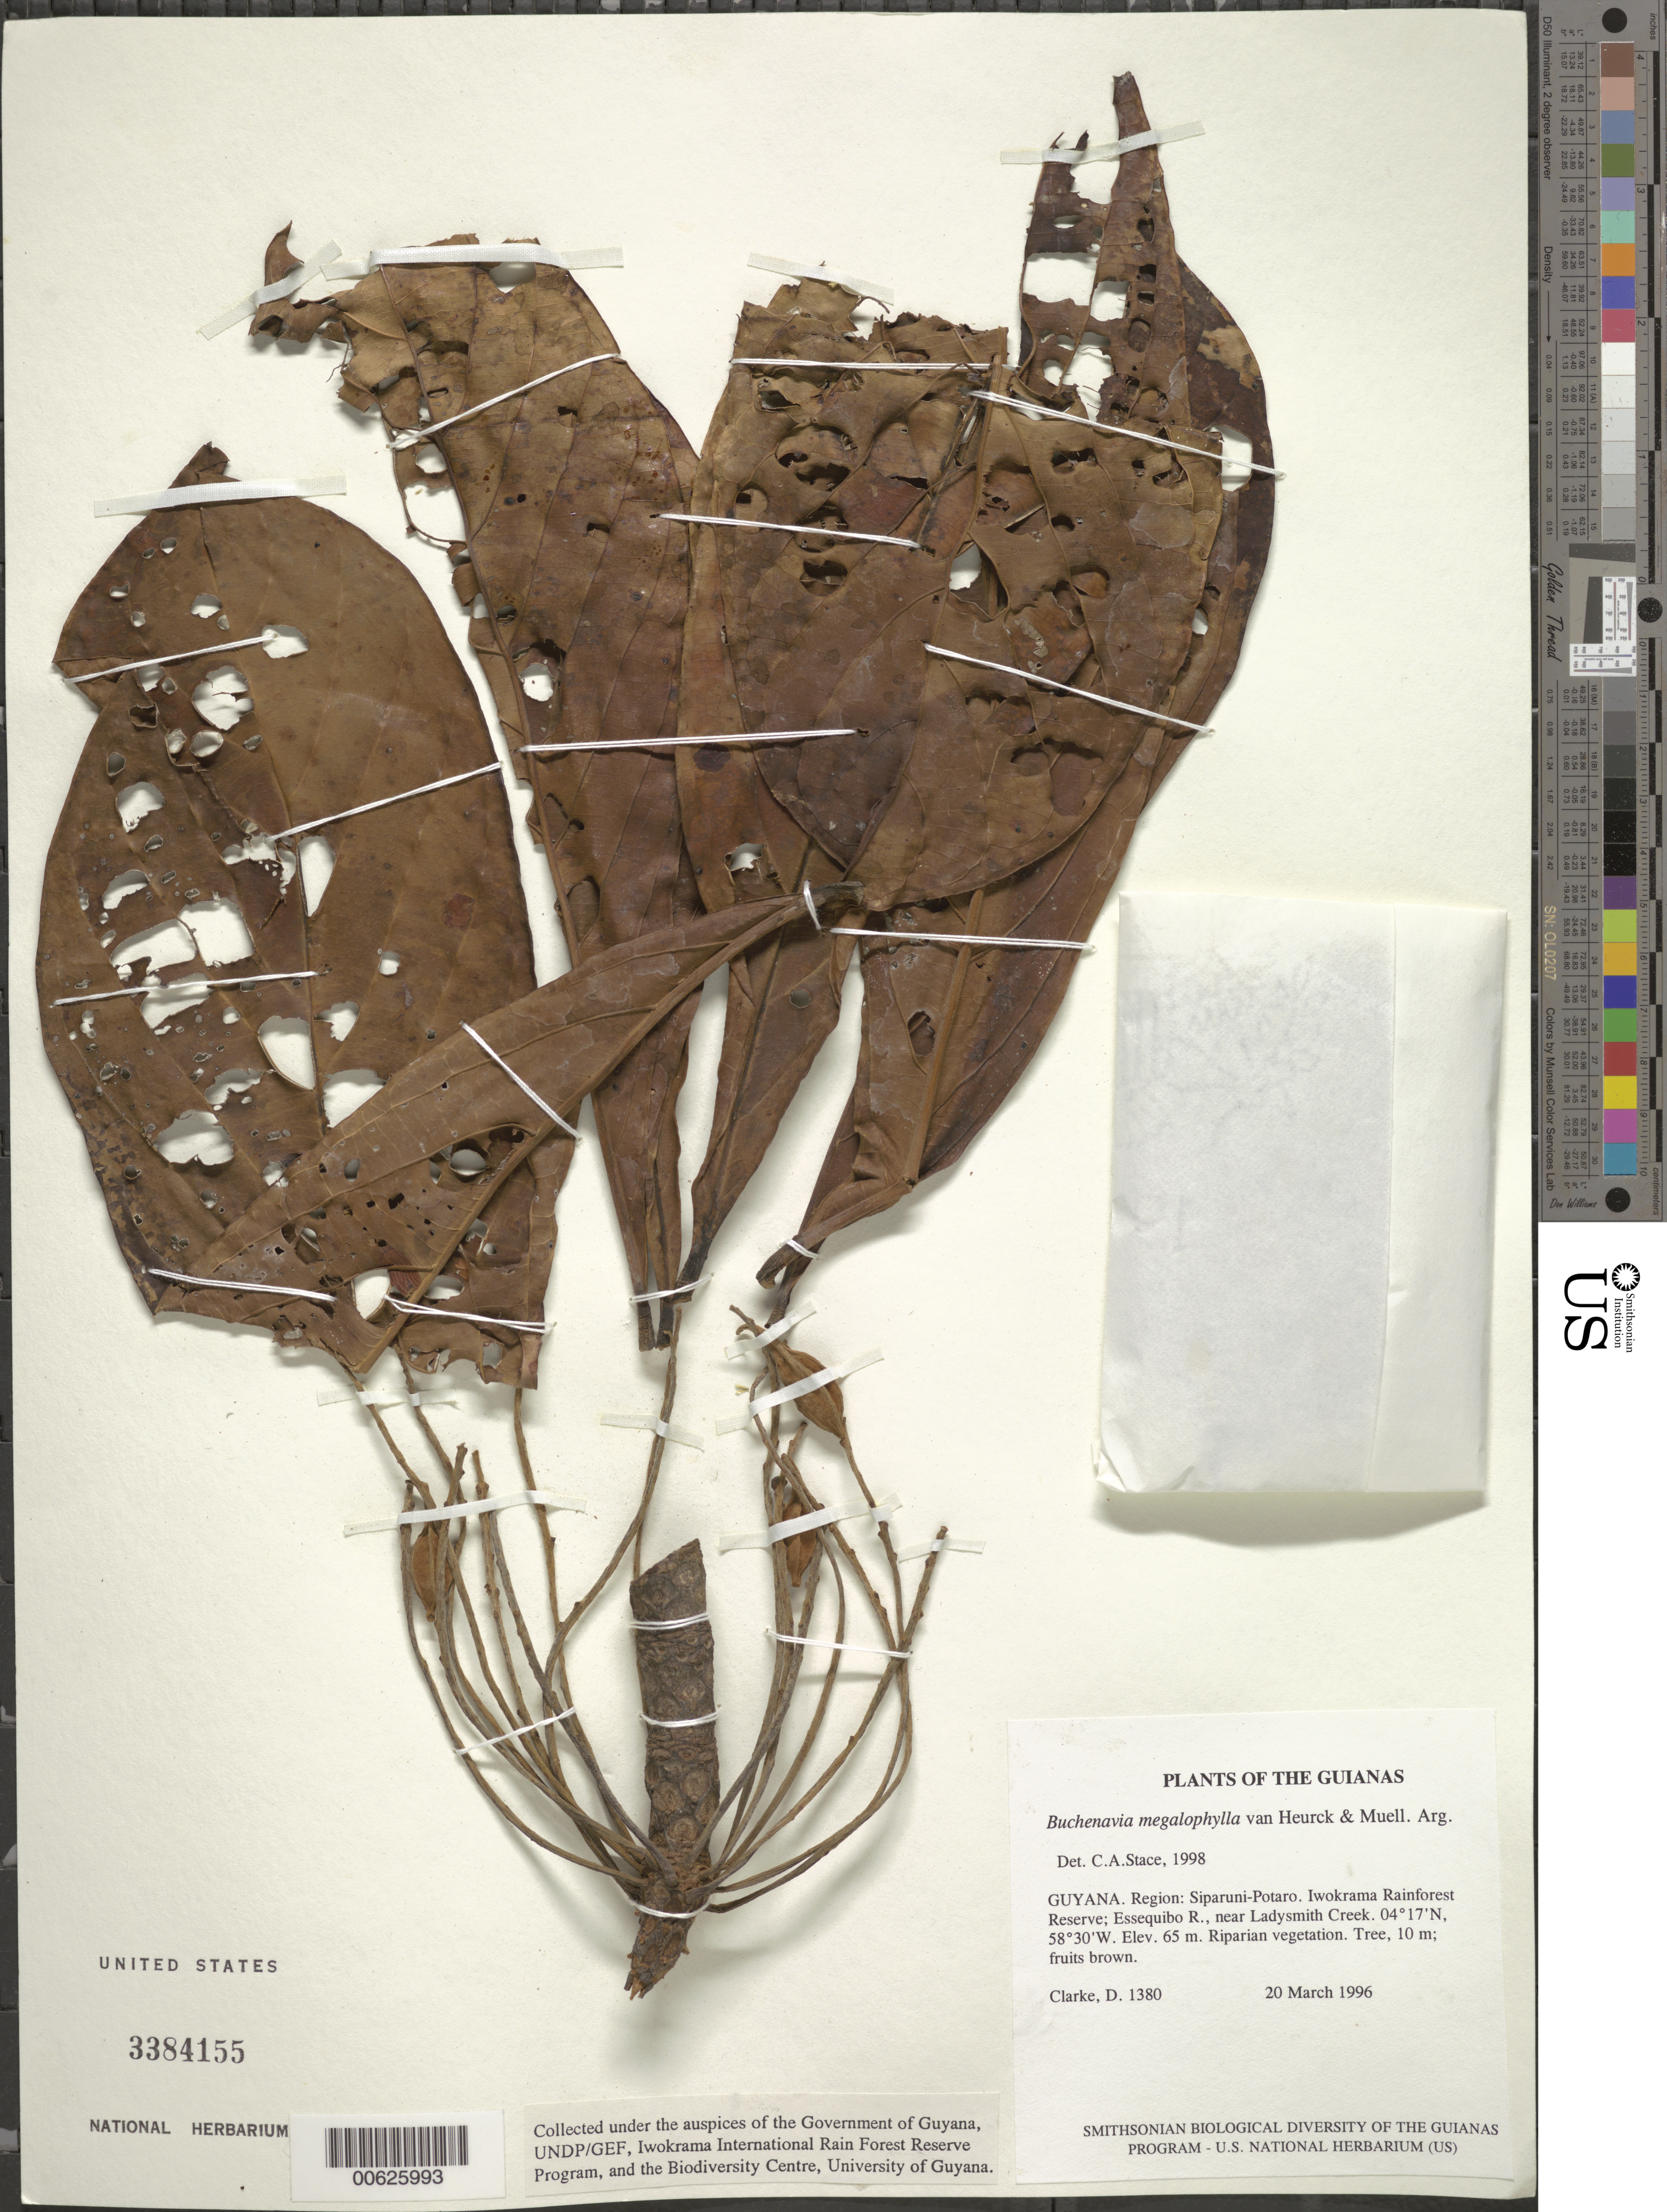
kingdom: Plantae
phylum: Tracheophyta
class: Magnoliopsida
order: Myrtales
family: Combretaceae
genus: Terminalia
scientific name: Terminalia megalophylla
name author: (Van Heurck & Müll. Arg.) Gere & Boatwr.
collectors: H. D. Clarke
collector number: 1380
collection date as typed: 20 March 1996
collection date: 1996-03-20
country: Guyana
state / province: Potaro-Siparuni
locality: Iwokrama Rainforest Reserve; Essequibo R., near Ladysmith Creek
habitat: Riparian vegetation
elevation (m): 65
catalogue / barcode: US 3384155